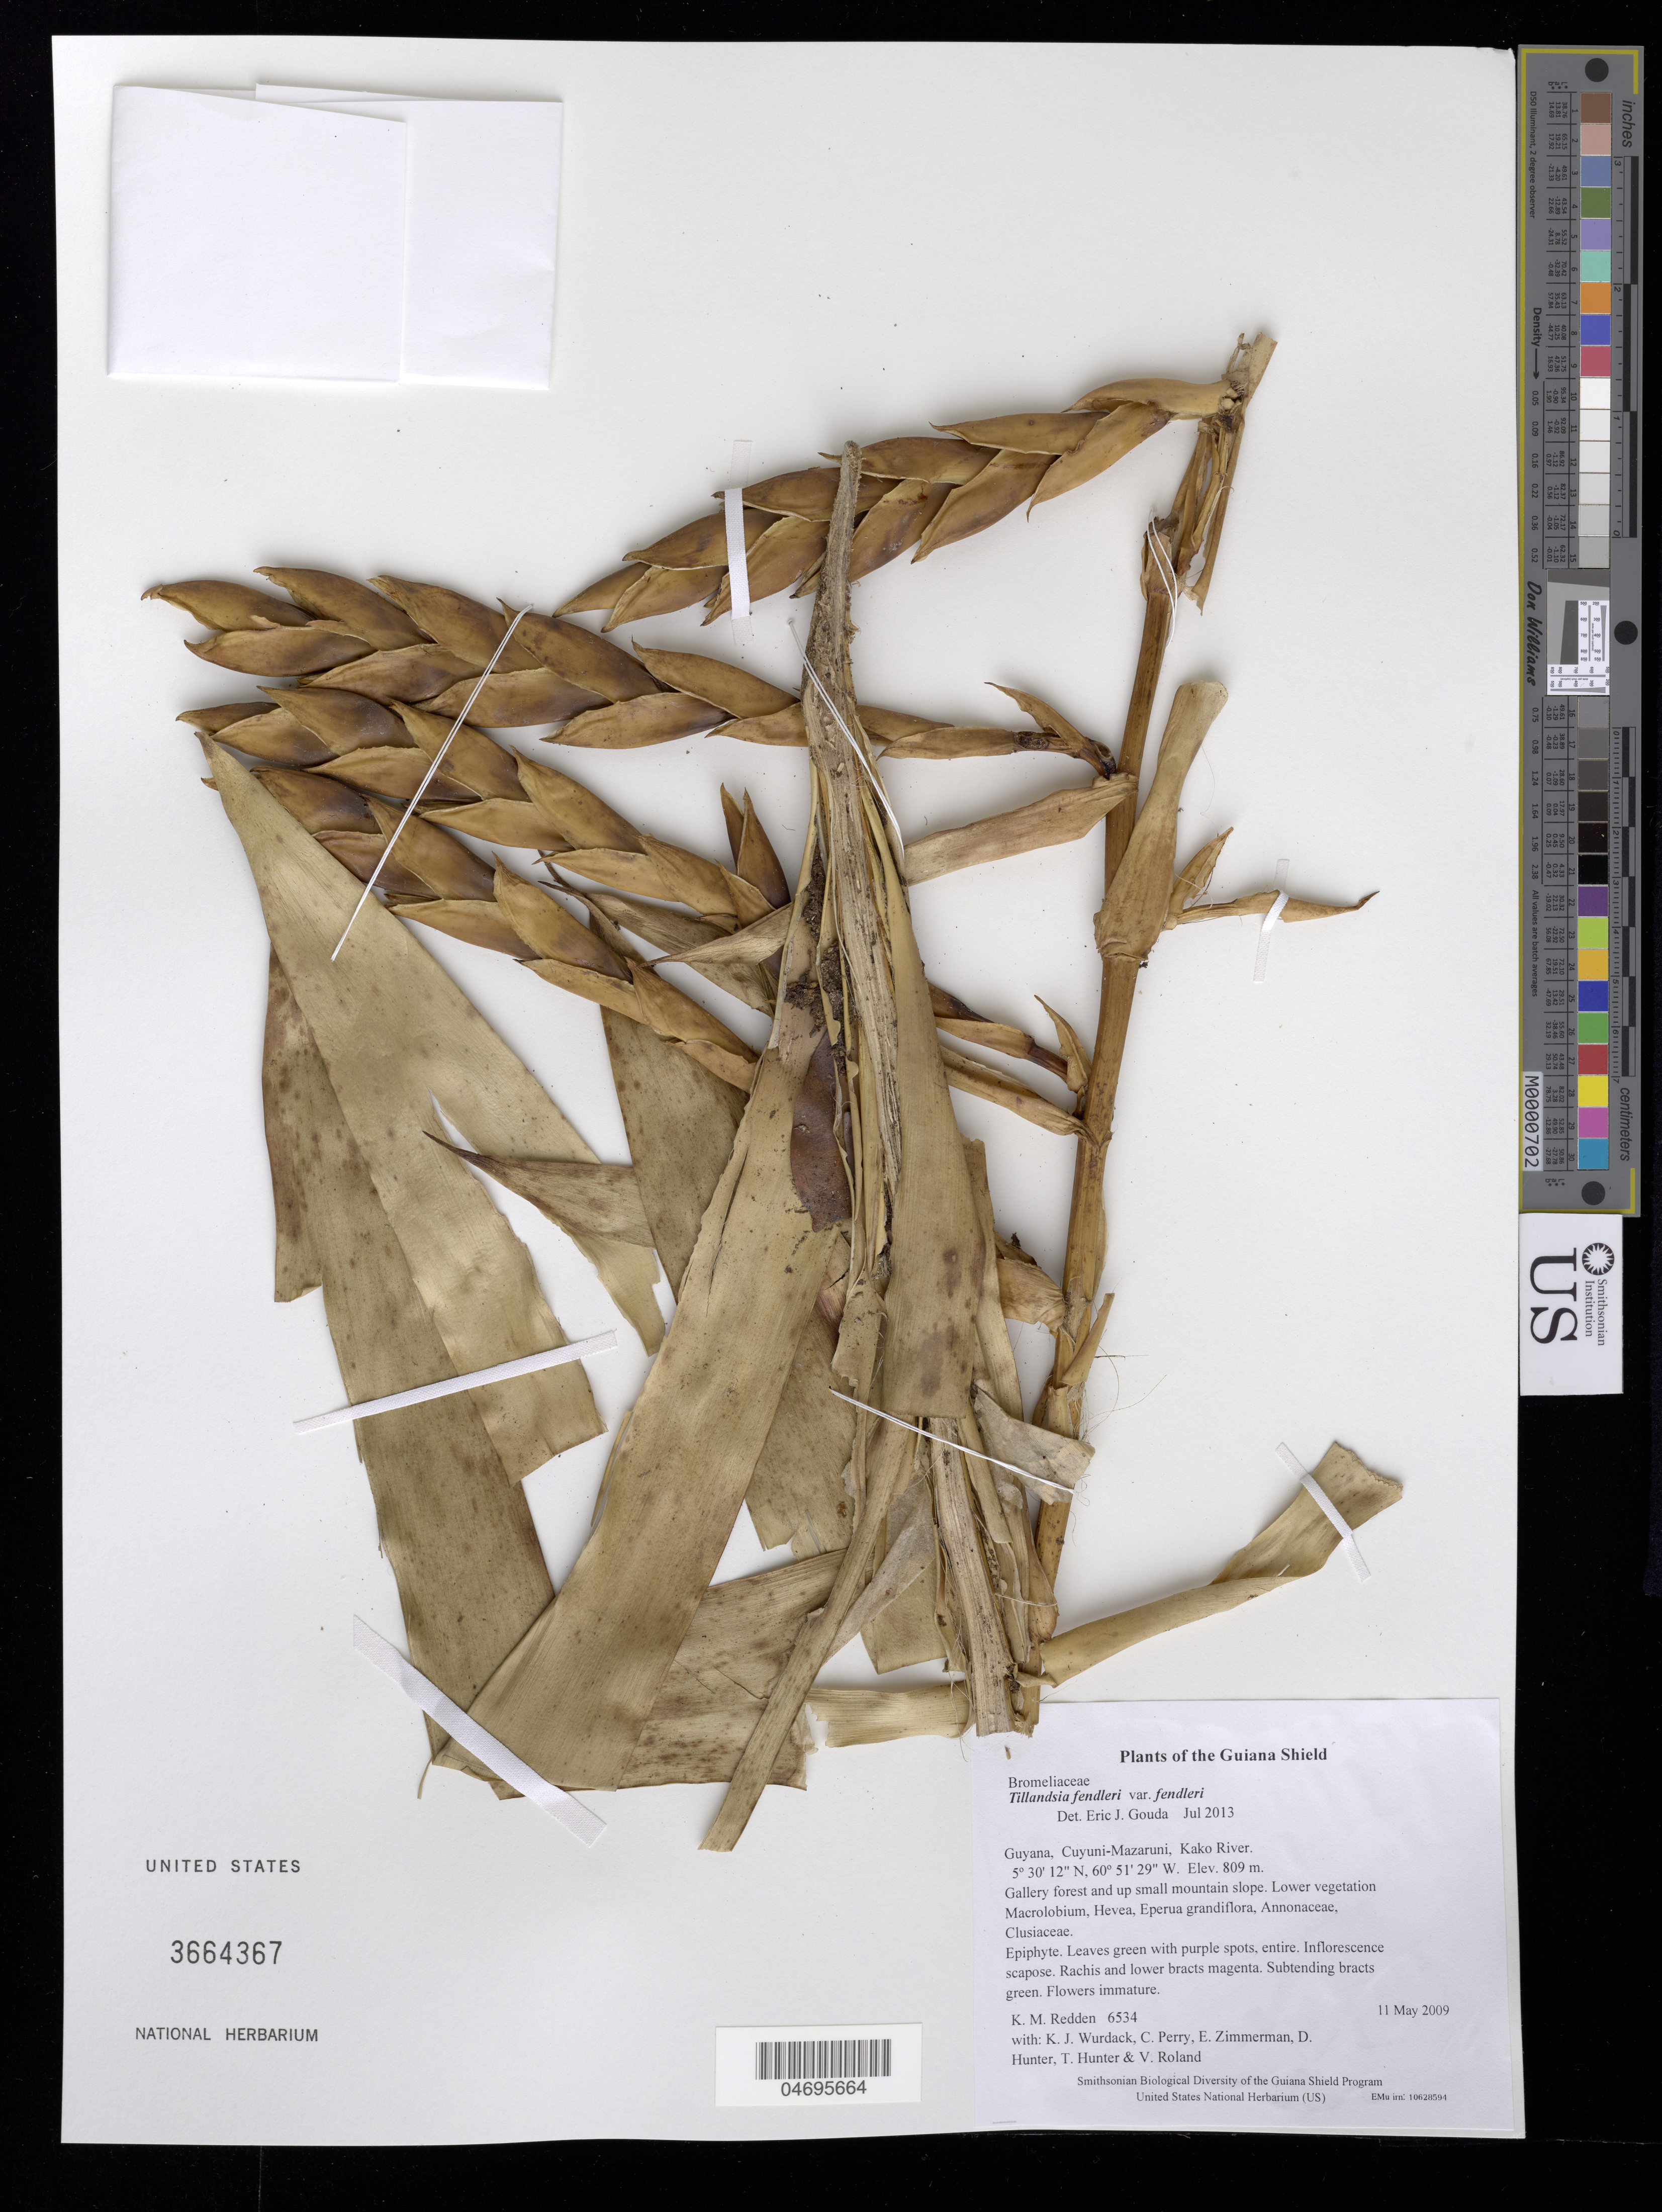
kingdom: Plantae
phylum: Tracheophyta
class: Liliopsida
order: Poales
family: Bromeliaceae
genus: Tillandsia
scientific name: Tillandsia fendleri var. fendleri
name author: Griseb.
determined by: Gouda, E. J.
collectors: K. M. Redden, K. Wurdack, C. Perry, E. Zimmerman, D. Hunter, T. Hunter & V. Roland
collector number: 6534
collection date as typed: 11 May 2009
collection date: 2009-05-11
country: Guyana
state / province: Cuyuni-Mazaruni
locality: Kako River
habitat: Gallery forest and up small mountain slope. Lower vegetation Macrolobium, Hevea, Eperua grandiflora, Annonaceae, Clusiaceae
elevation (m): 809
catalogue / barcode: US 3664367